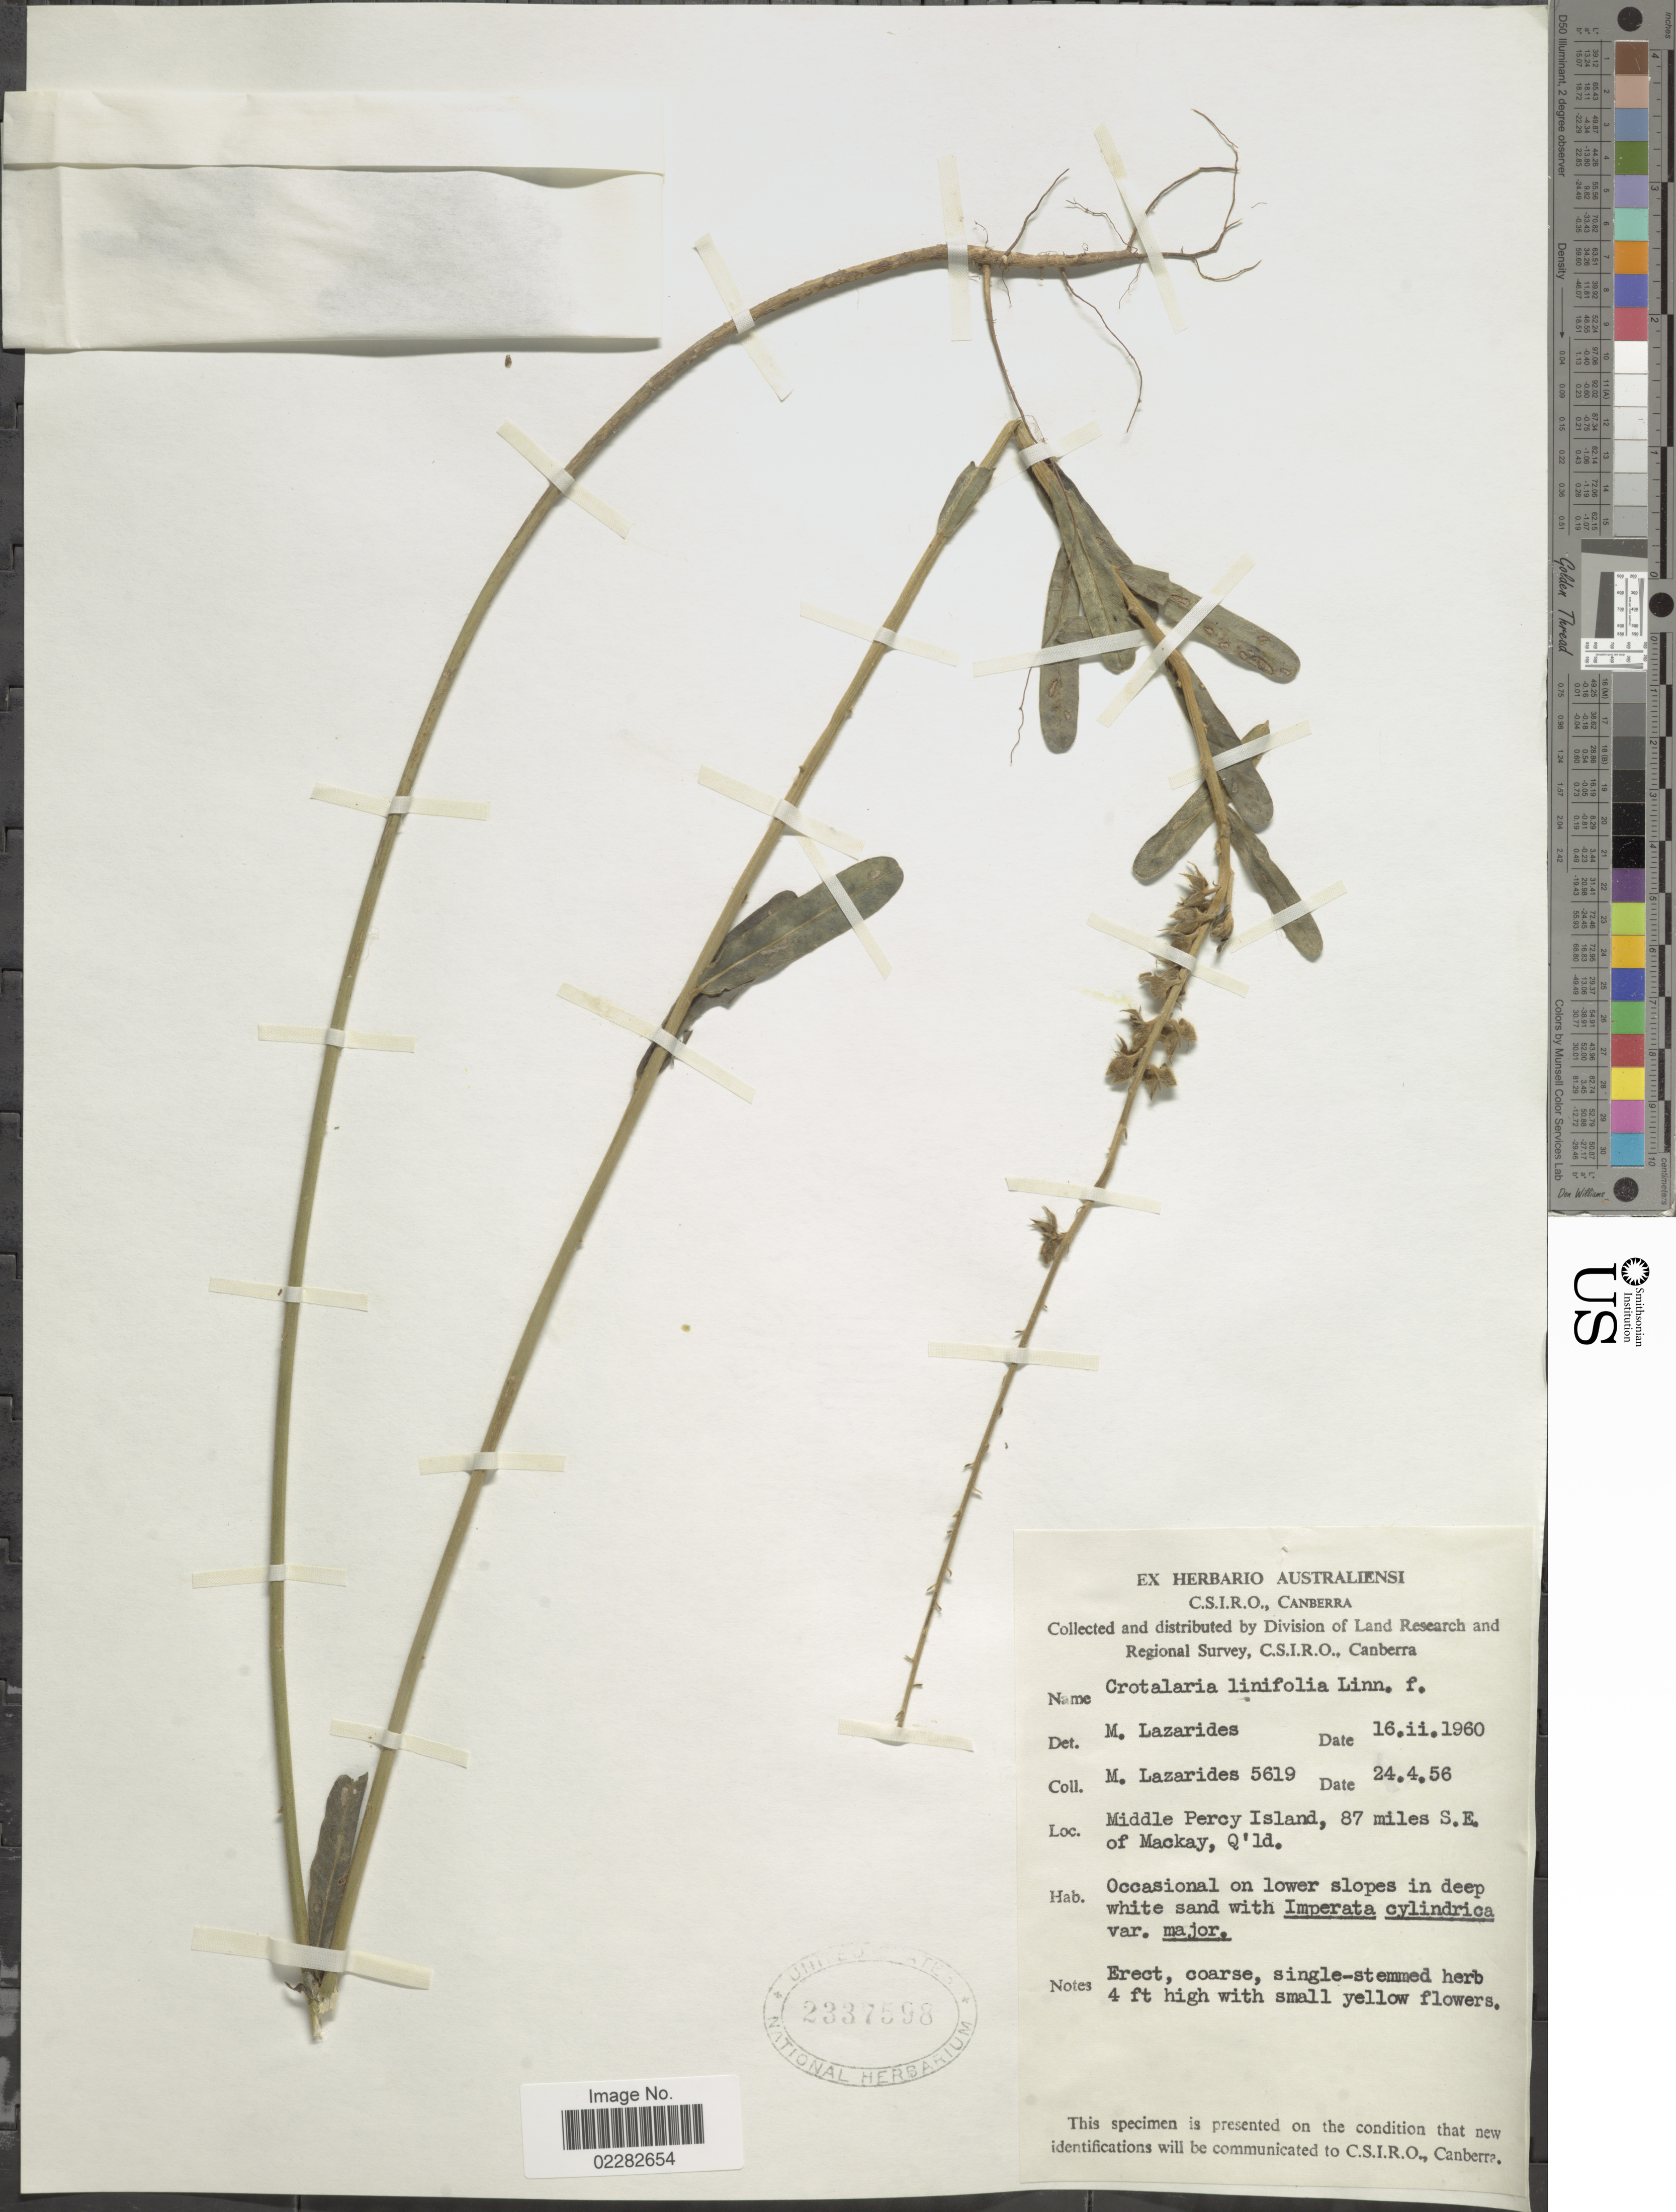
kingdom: Plantae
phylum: Tracheophyta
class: Magnoliopsida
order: Fabales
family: Fabaceae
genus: Crotalaria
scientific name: Crotalaria linifolia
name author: L. f.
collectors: M. Lazarides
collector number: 5619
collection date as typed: Transcribed d/m/y: 24/4/56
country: Australia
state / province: Queensland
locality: Middle Percy Island, 87 miles S.E. of Mackay, occasional on lower slopes.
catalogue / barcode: US 2337598